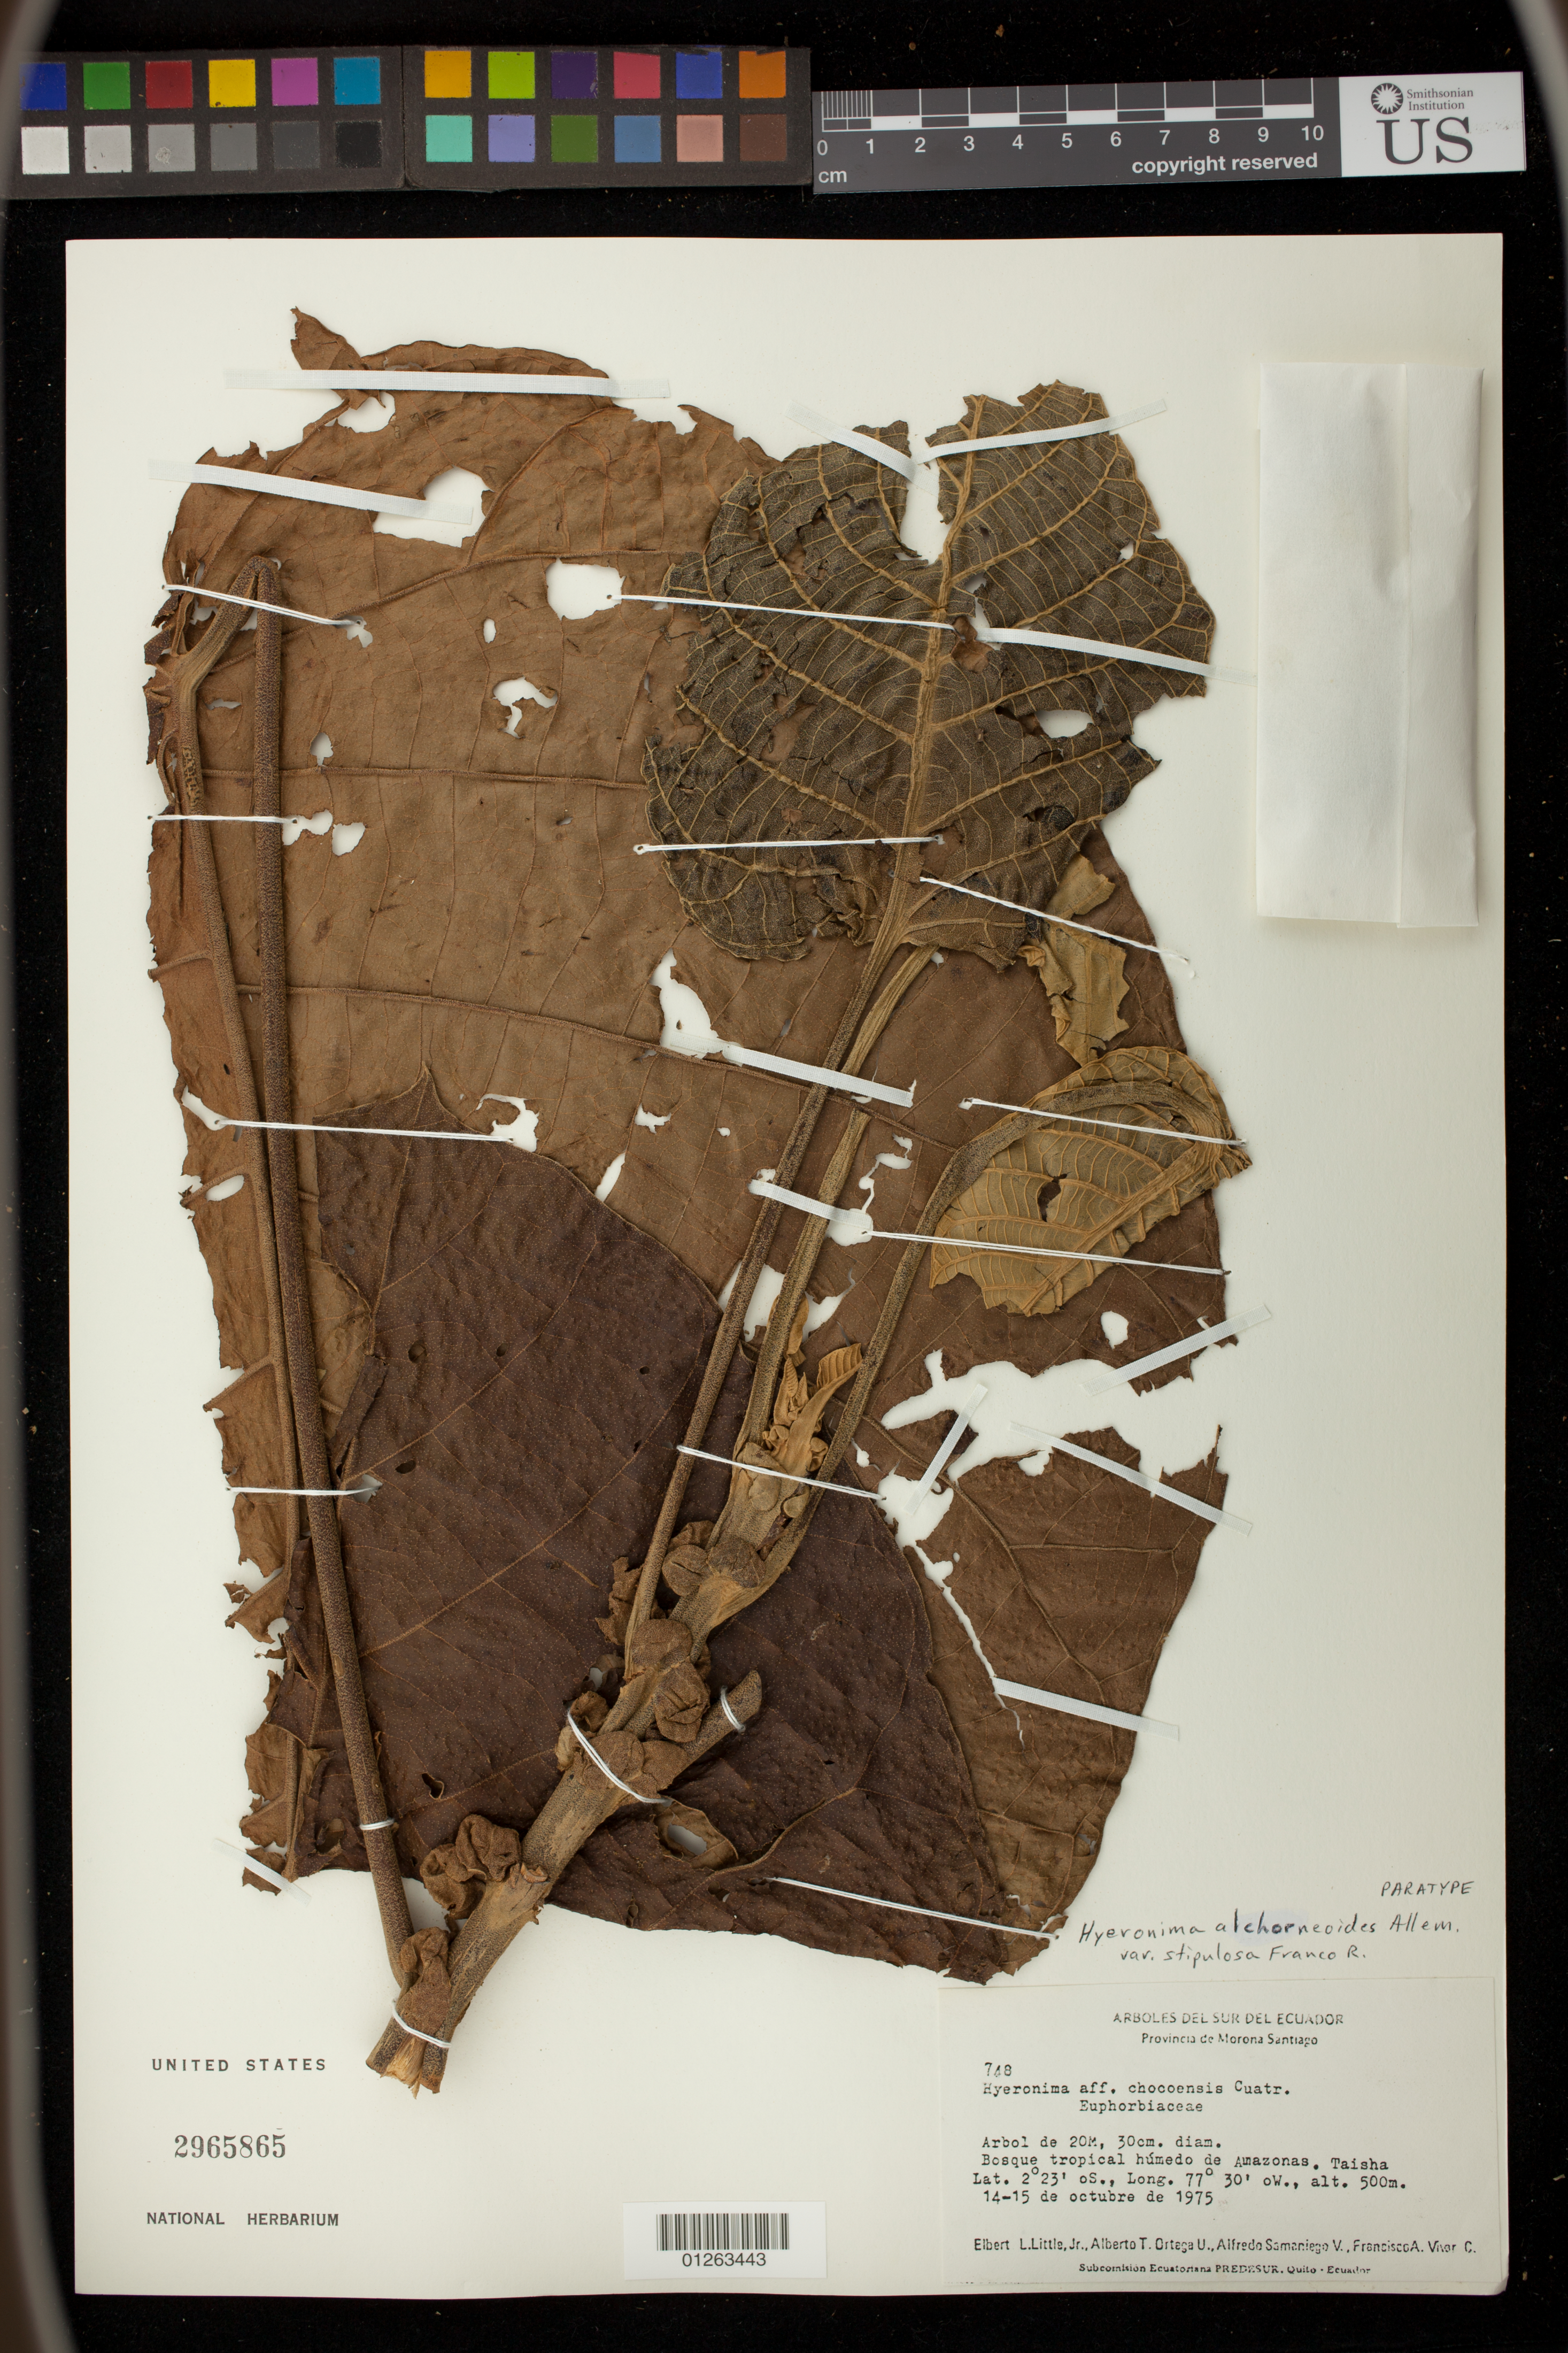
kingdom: Plantae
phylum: Tracheophyta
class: Magnoliopsida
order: Malpighiales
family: Phyllanthaceae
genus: Hieronyma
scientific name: Hieronyma alchorneoides var. stipulosa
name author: P. Franco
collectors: E. L. Little, A. T. Ortega U., A. V. Samaniego & F. A. Vivar C.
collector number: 748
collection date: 1975-10-14/1975-10-15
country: Ecuador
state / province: Morona-Santiago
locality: Taisha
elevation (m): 500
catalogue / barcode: US 2965865